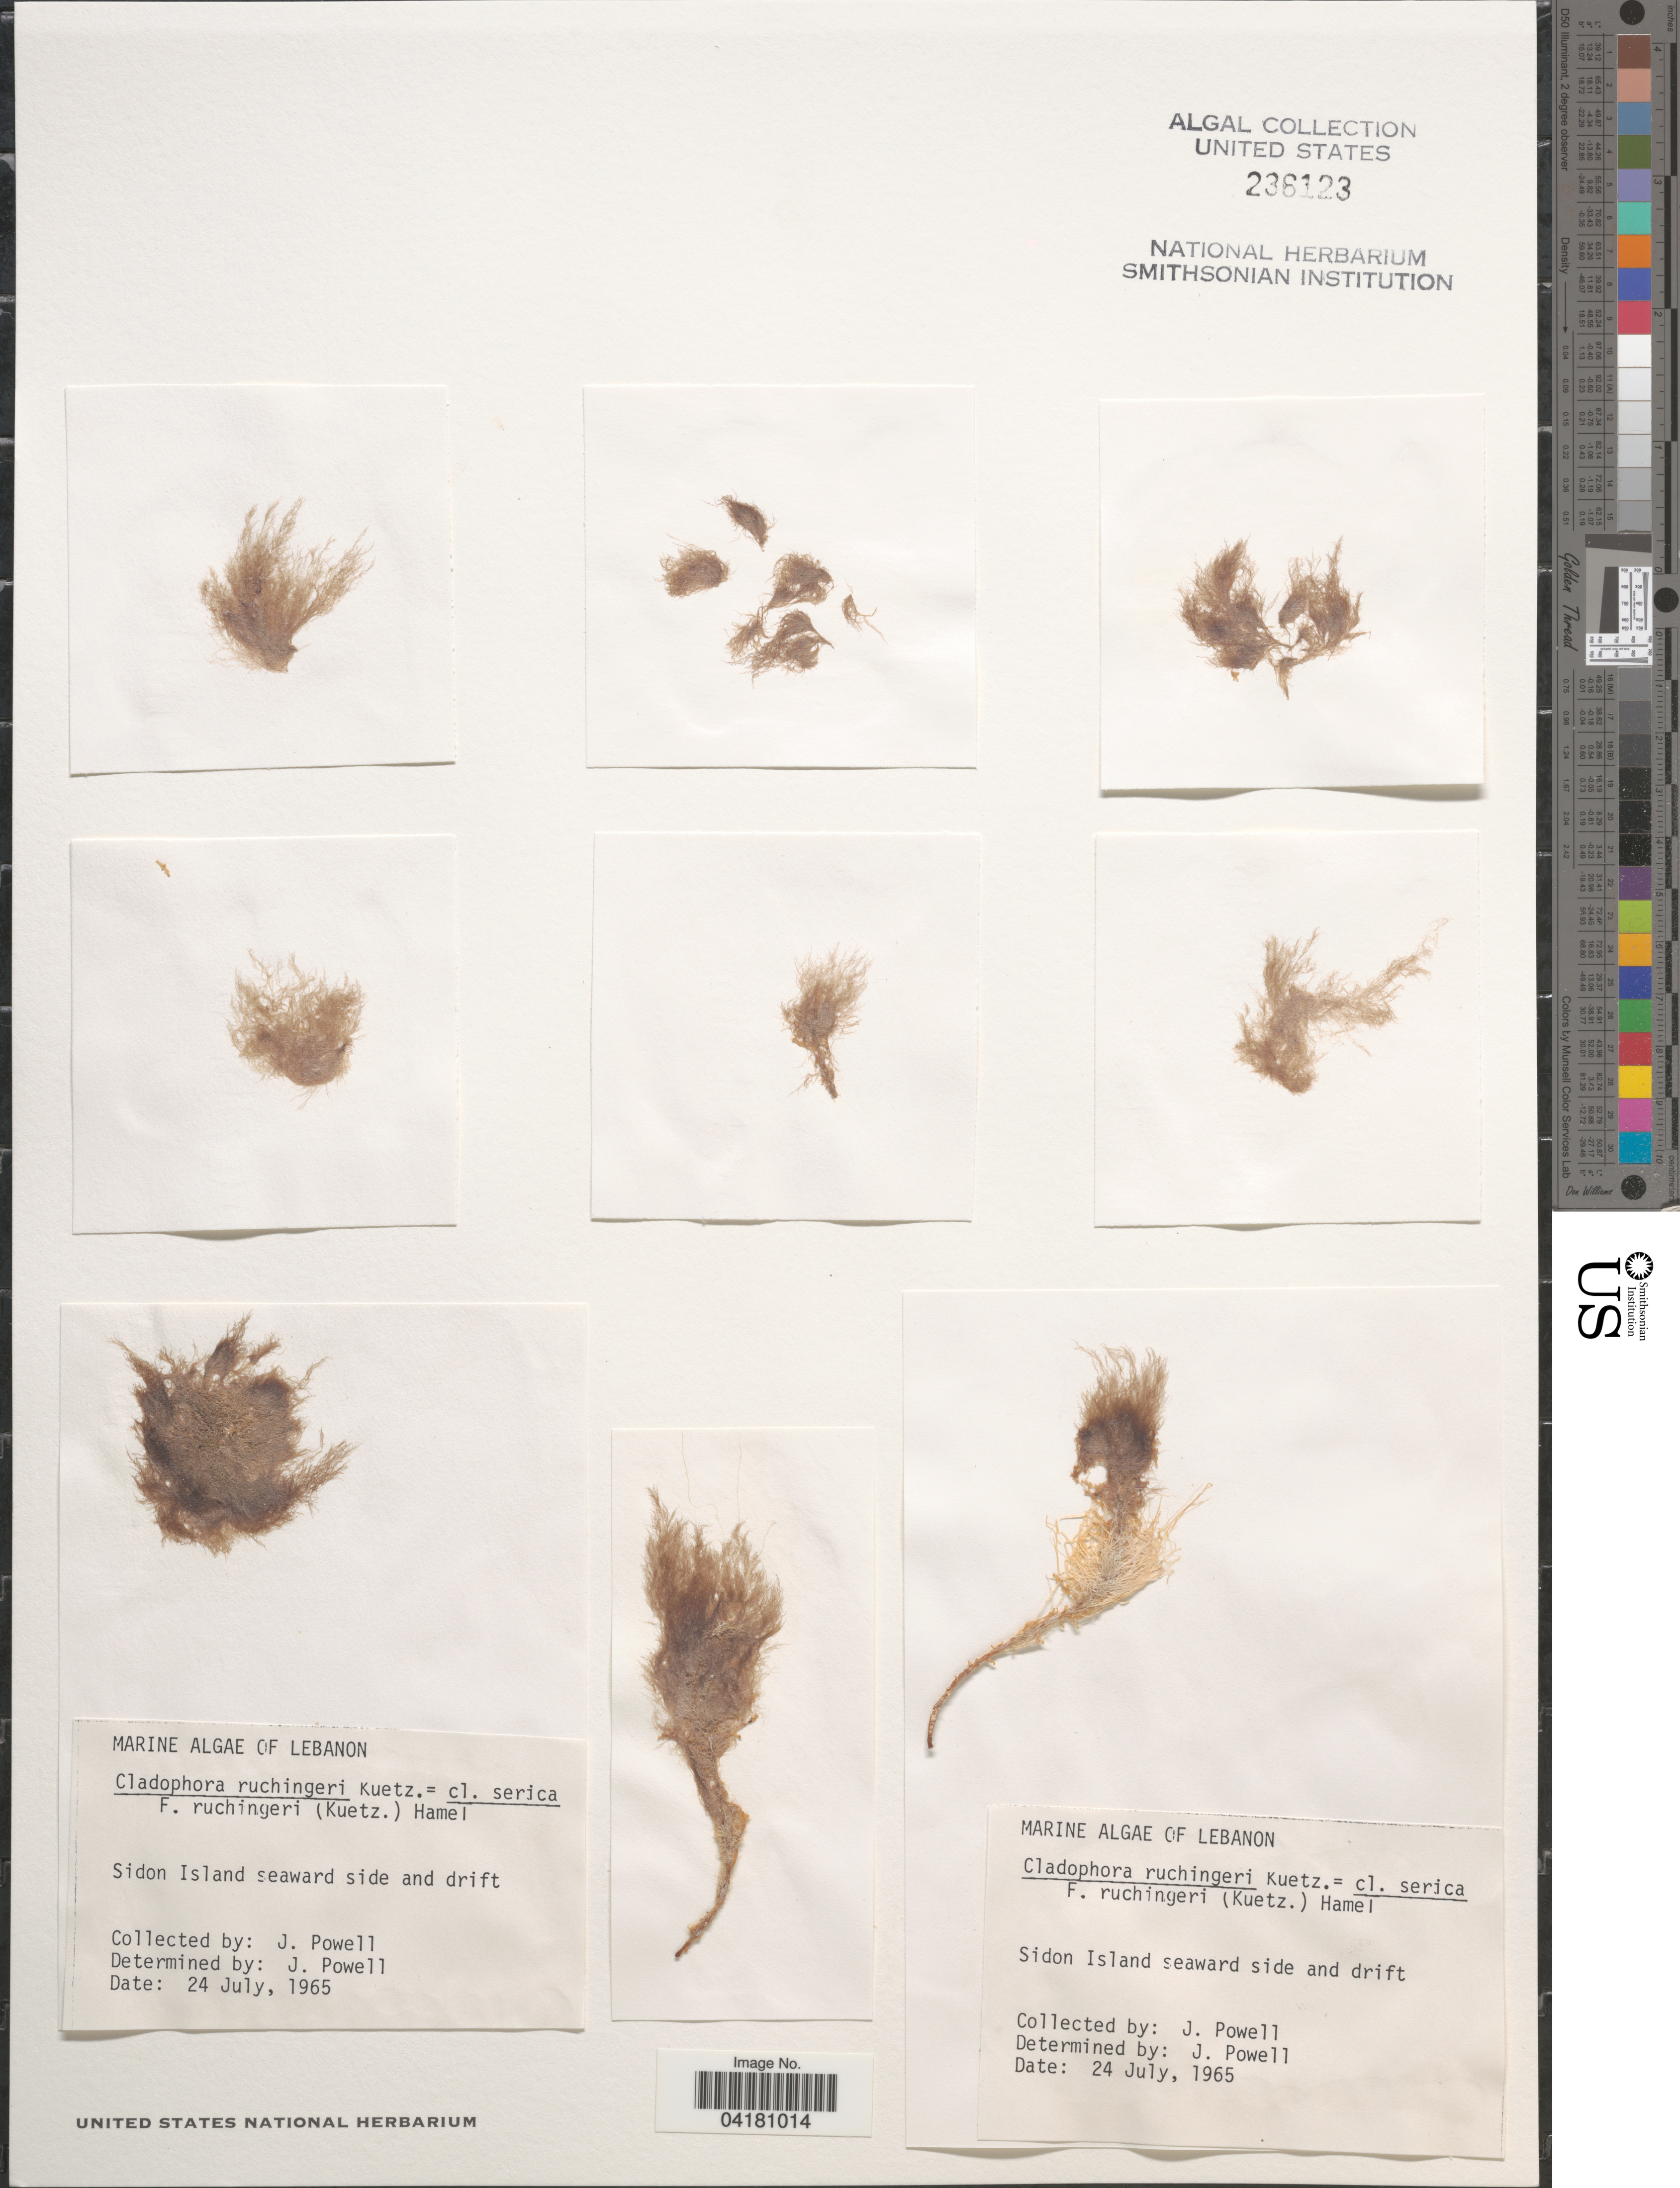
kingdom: Plantae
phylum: Chlorophyta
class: Ulvophyceae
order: Cladophorales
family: Cladophoraceae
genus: Cladophora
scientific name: Cladophora ruchingeri f. ruchingeri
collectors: J. Powell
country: Lebanon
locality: Sidon Island seaward side and drift.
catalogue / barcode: US 236123